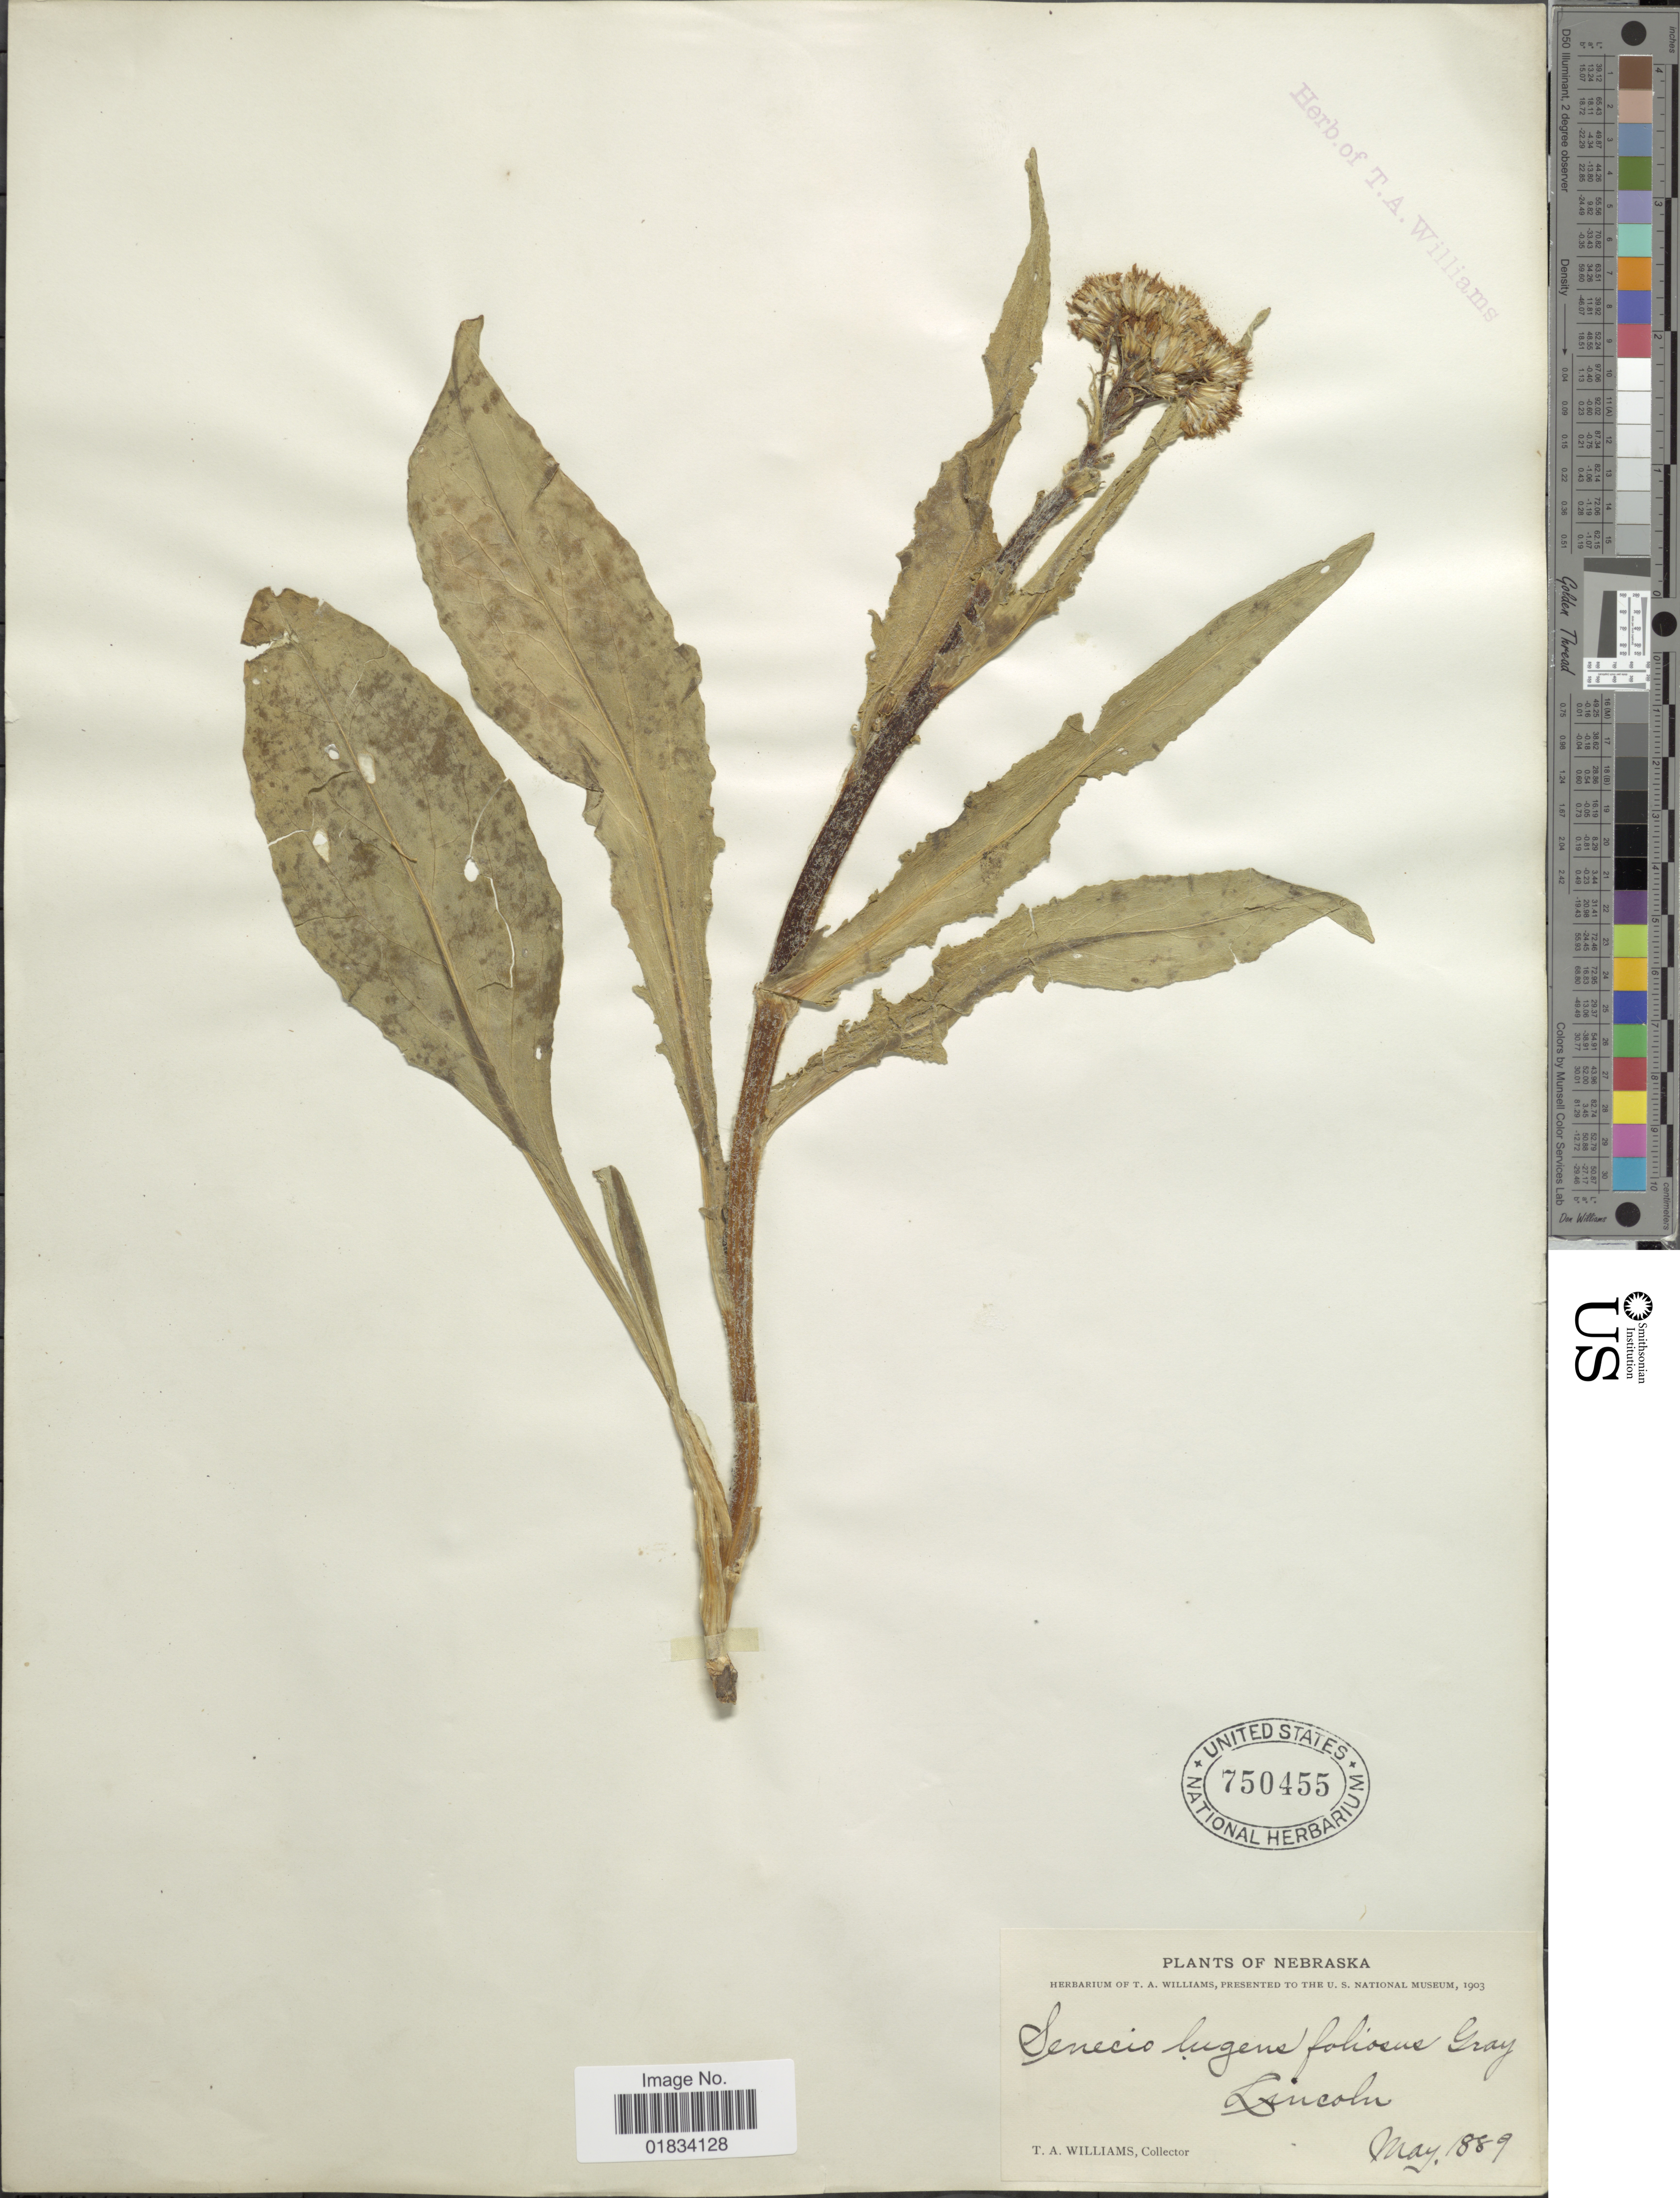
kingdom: Plantae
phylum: Tracheophyta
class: Magnoliopsida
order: Asterales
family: Asteraceae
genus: Senecio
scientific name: Senecio integerrimus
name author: Nutt.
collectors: T. A. Williams (herbarium)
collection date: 1889-05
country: United States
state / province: Nebraska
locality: Lincoln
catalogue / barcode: US 750455